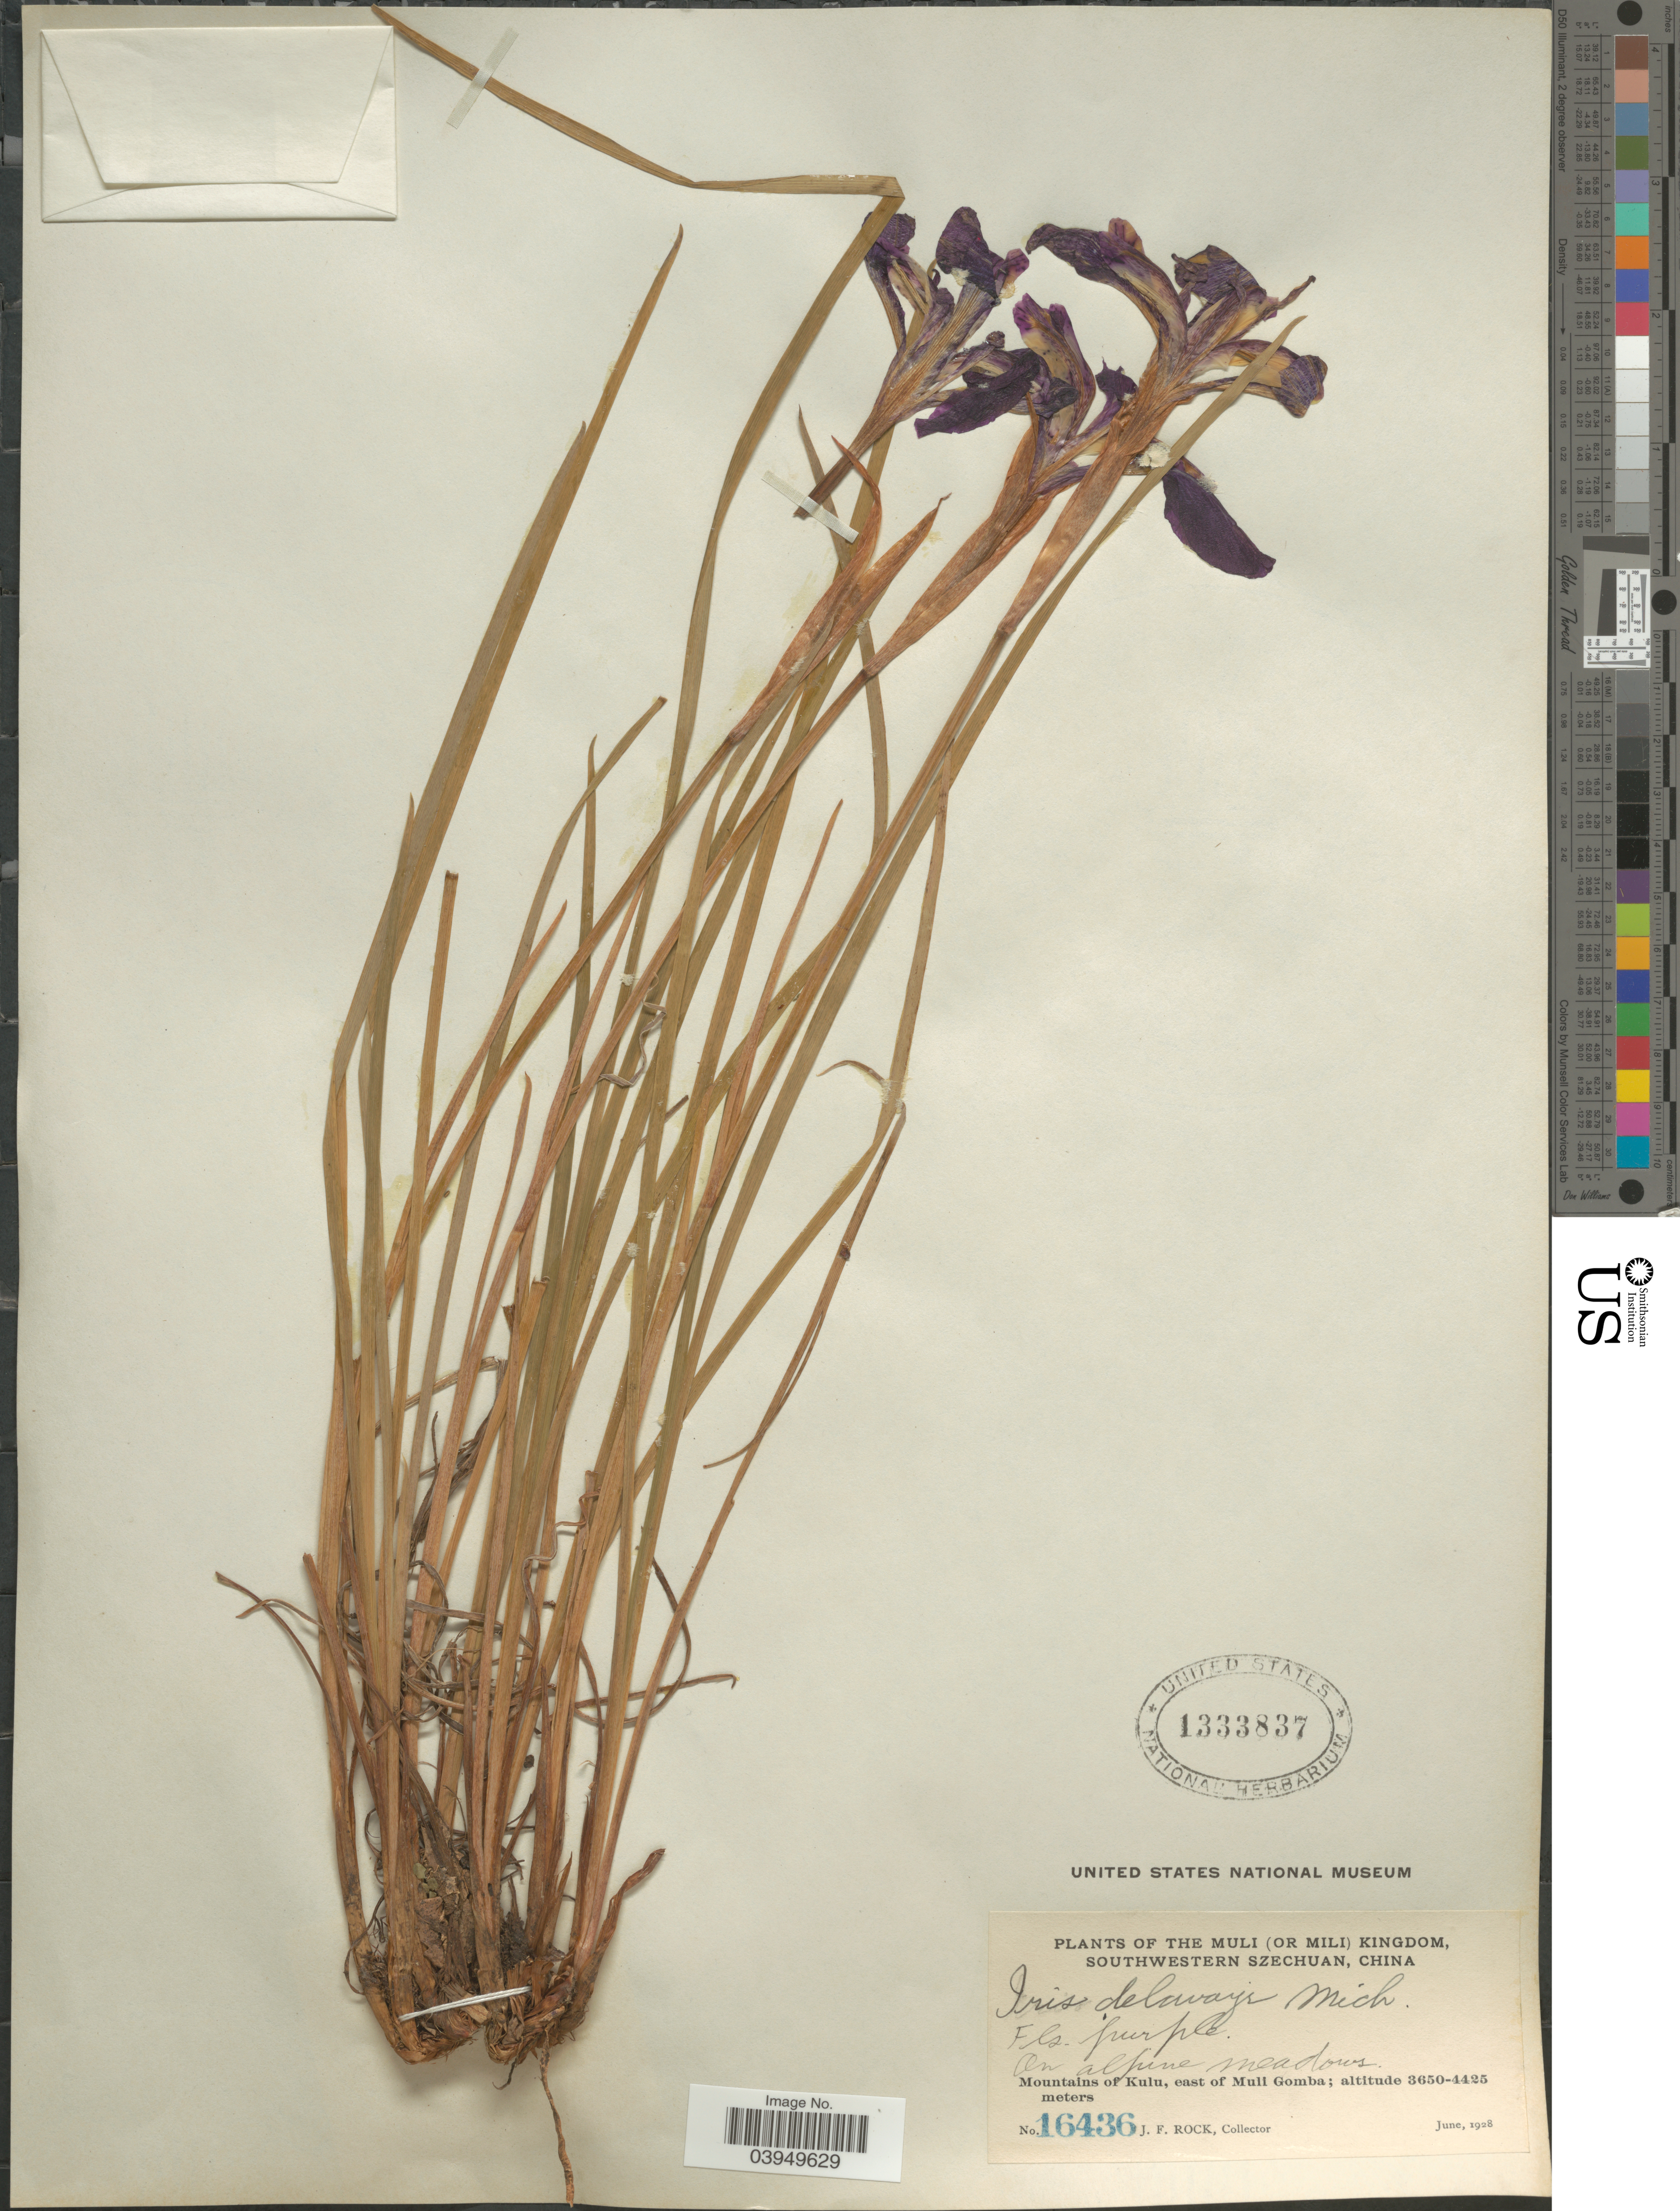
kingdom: Plantae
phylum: Tracheophyta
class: Liliopsida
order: Asparagales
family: Iridaceae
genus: Iris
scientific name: Iris delavayi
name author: Micheli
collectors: J. Rock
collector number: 16436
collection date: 1928-06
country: China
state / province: Sichuan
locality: The Muli (or Mili) Kingdom, Southwestern Szechuan. Mountains of Kulu, east of Muli Gomba.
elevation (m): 3650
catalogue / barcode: US 1333837